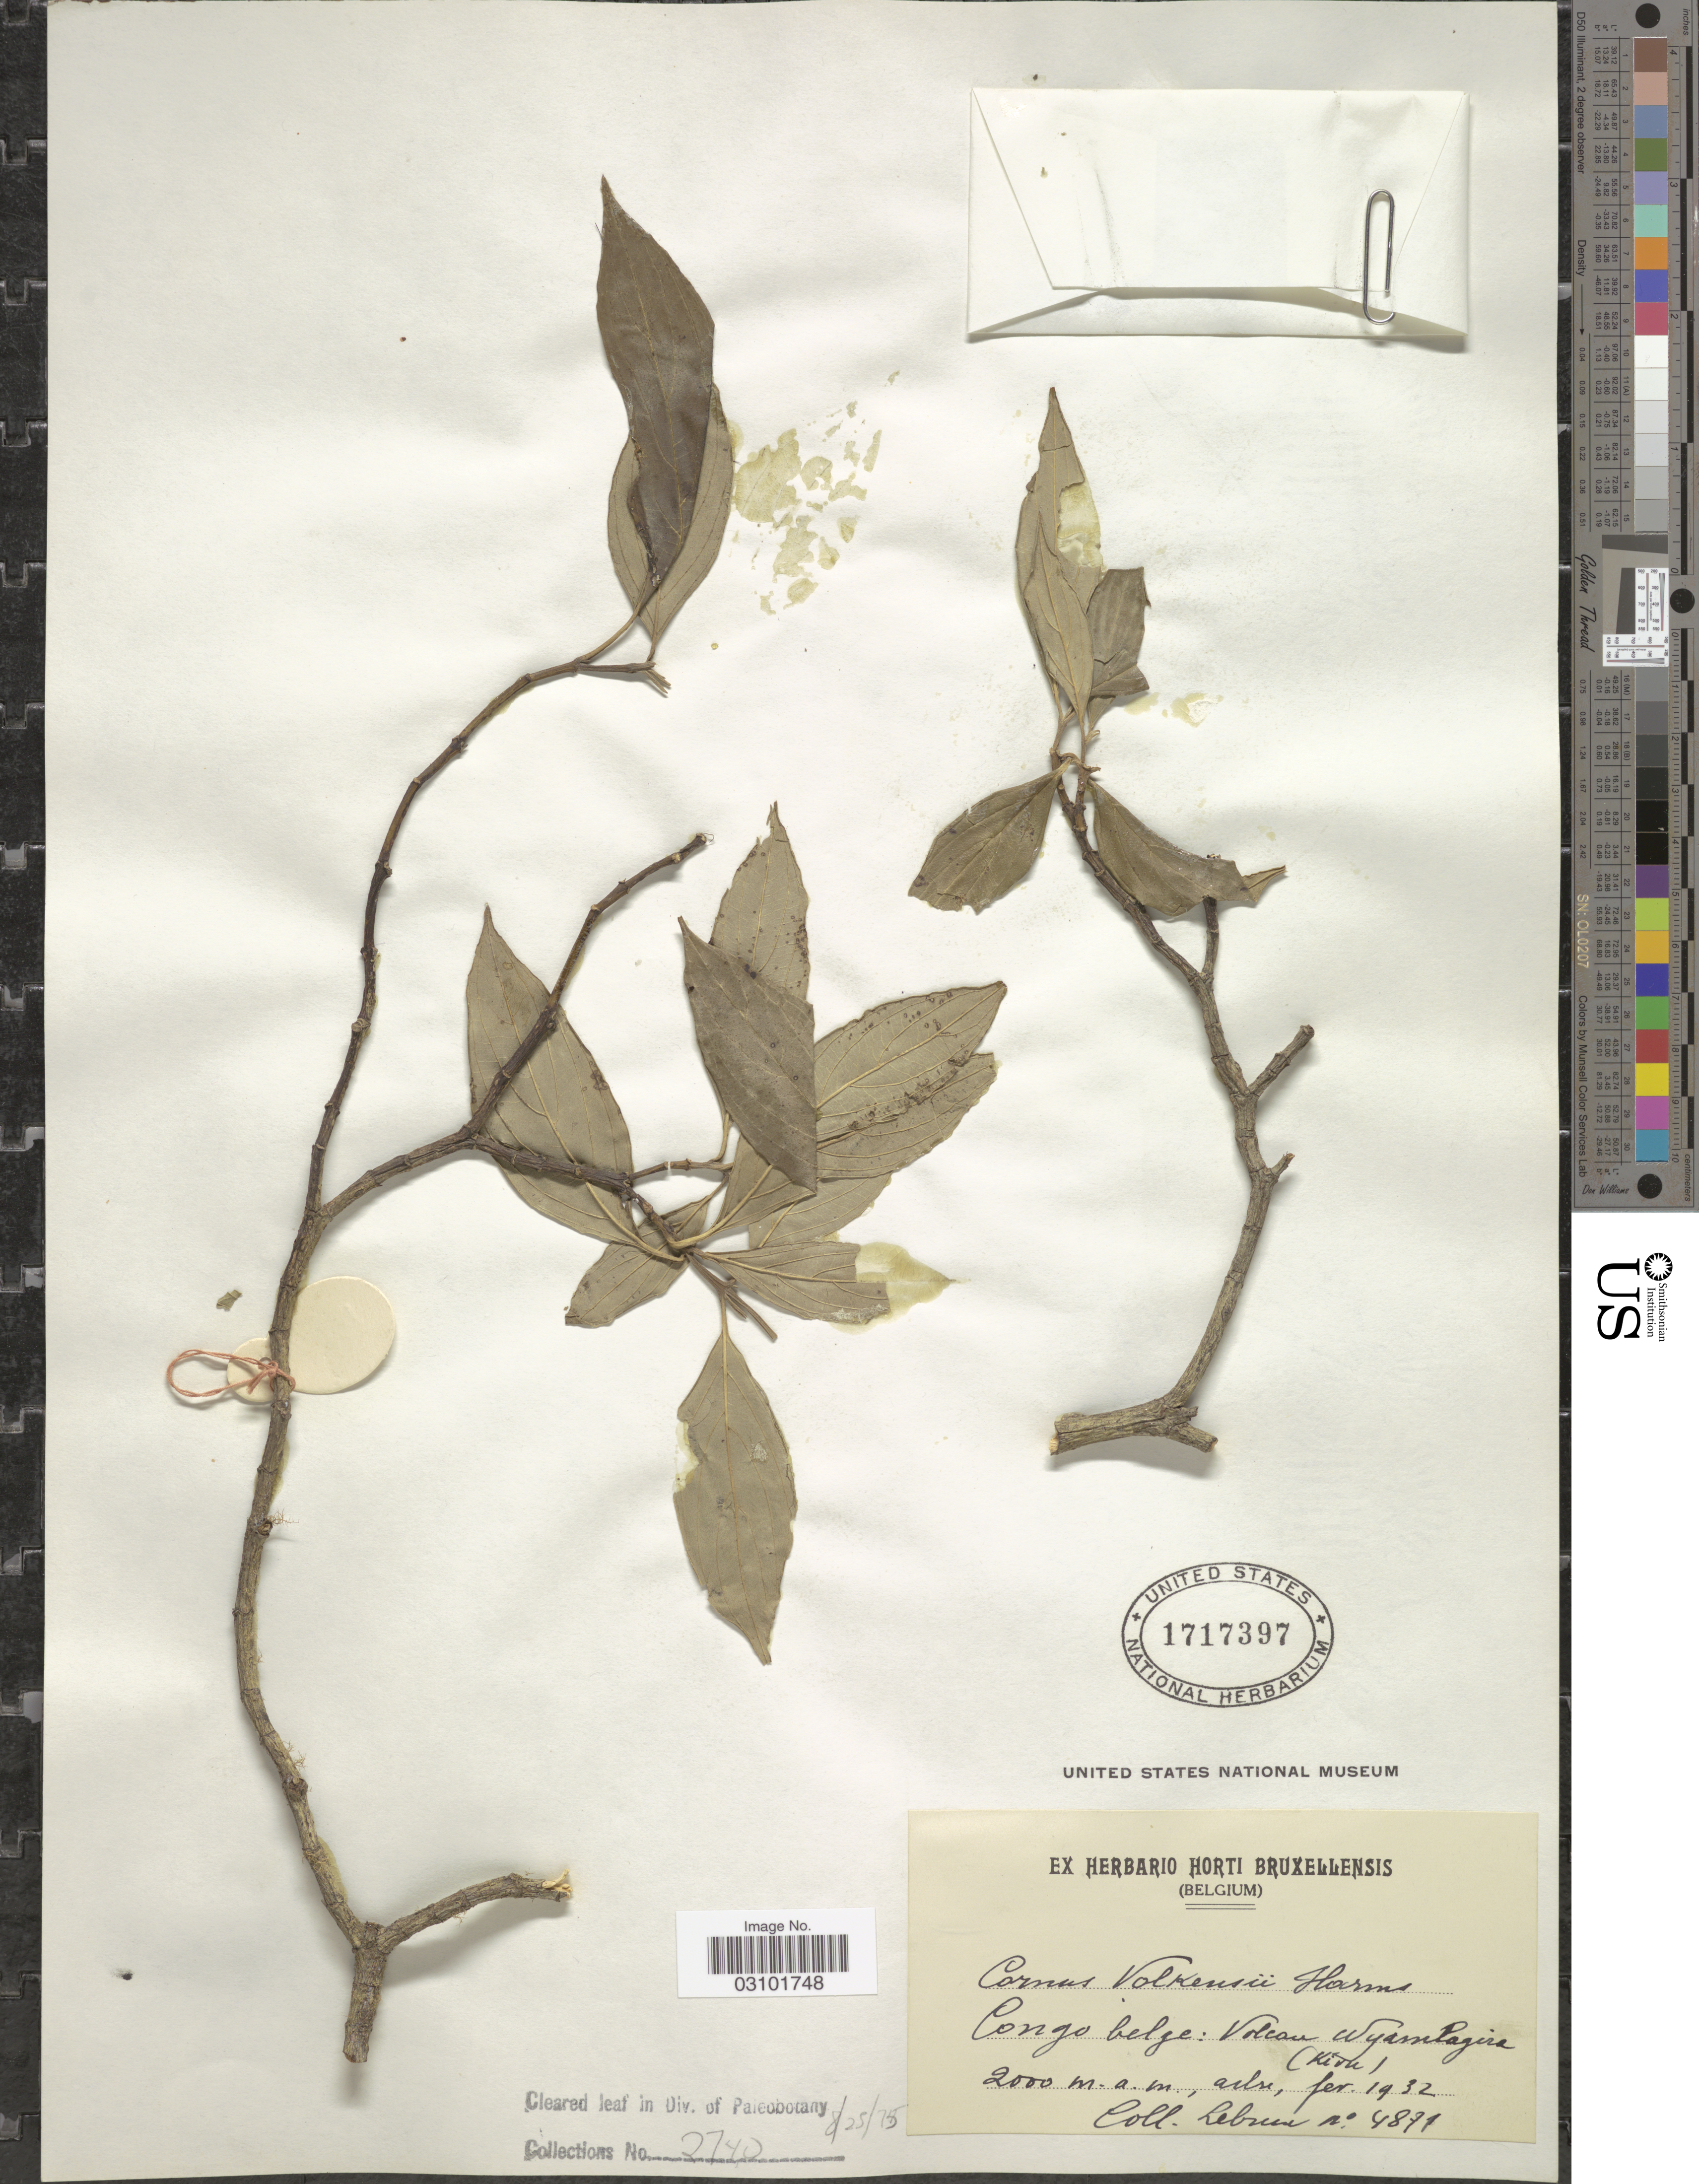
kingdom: Plantae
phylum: Tracheophyta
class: Magnoliopsida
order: Cornales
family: Cornaceae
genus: Cornus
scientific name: Cornus volkensii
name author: Harms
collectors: J.A. Lebrun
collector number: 4871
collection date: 1932-02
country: Congo, Democratic Republic of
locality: Congo belge: Volcan Nyamlagira.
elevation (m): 2000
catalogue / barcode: US 1717397